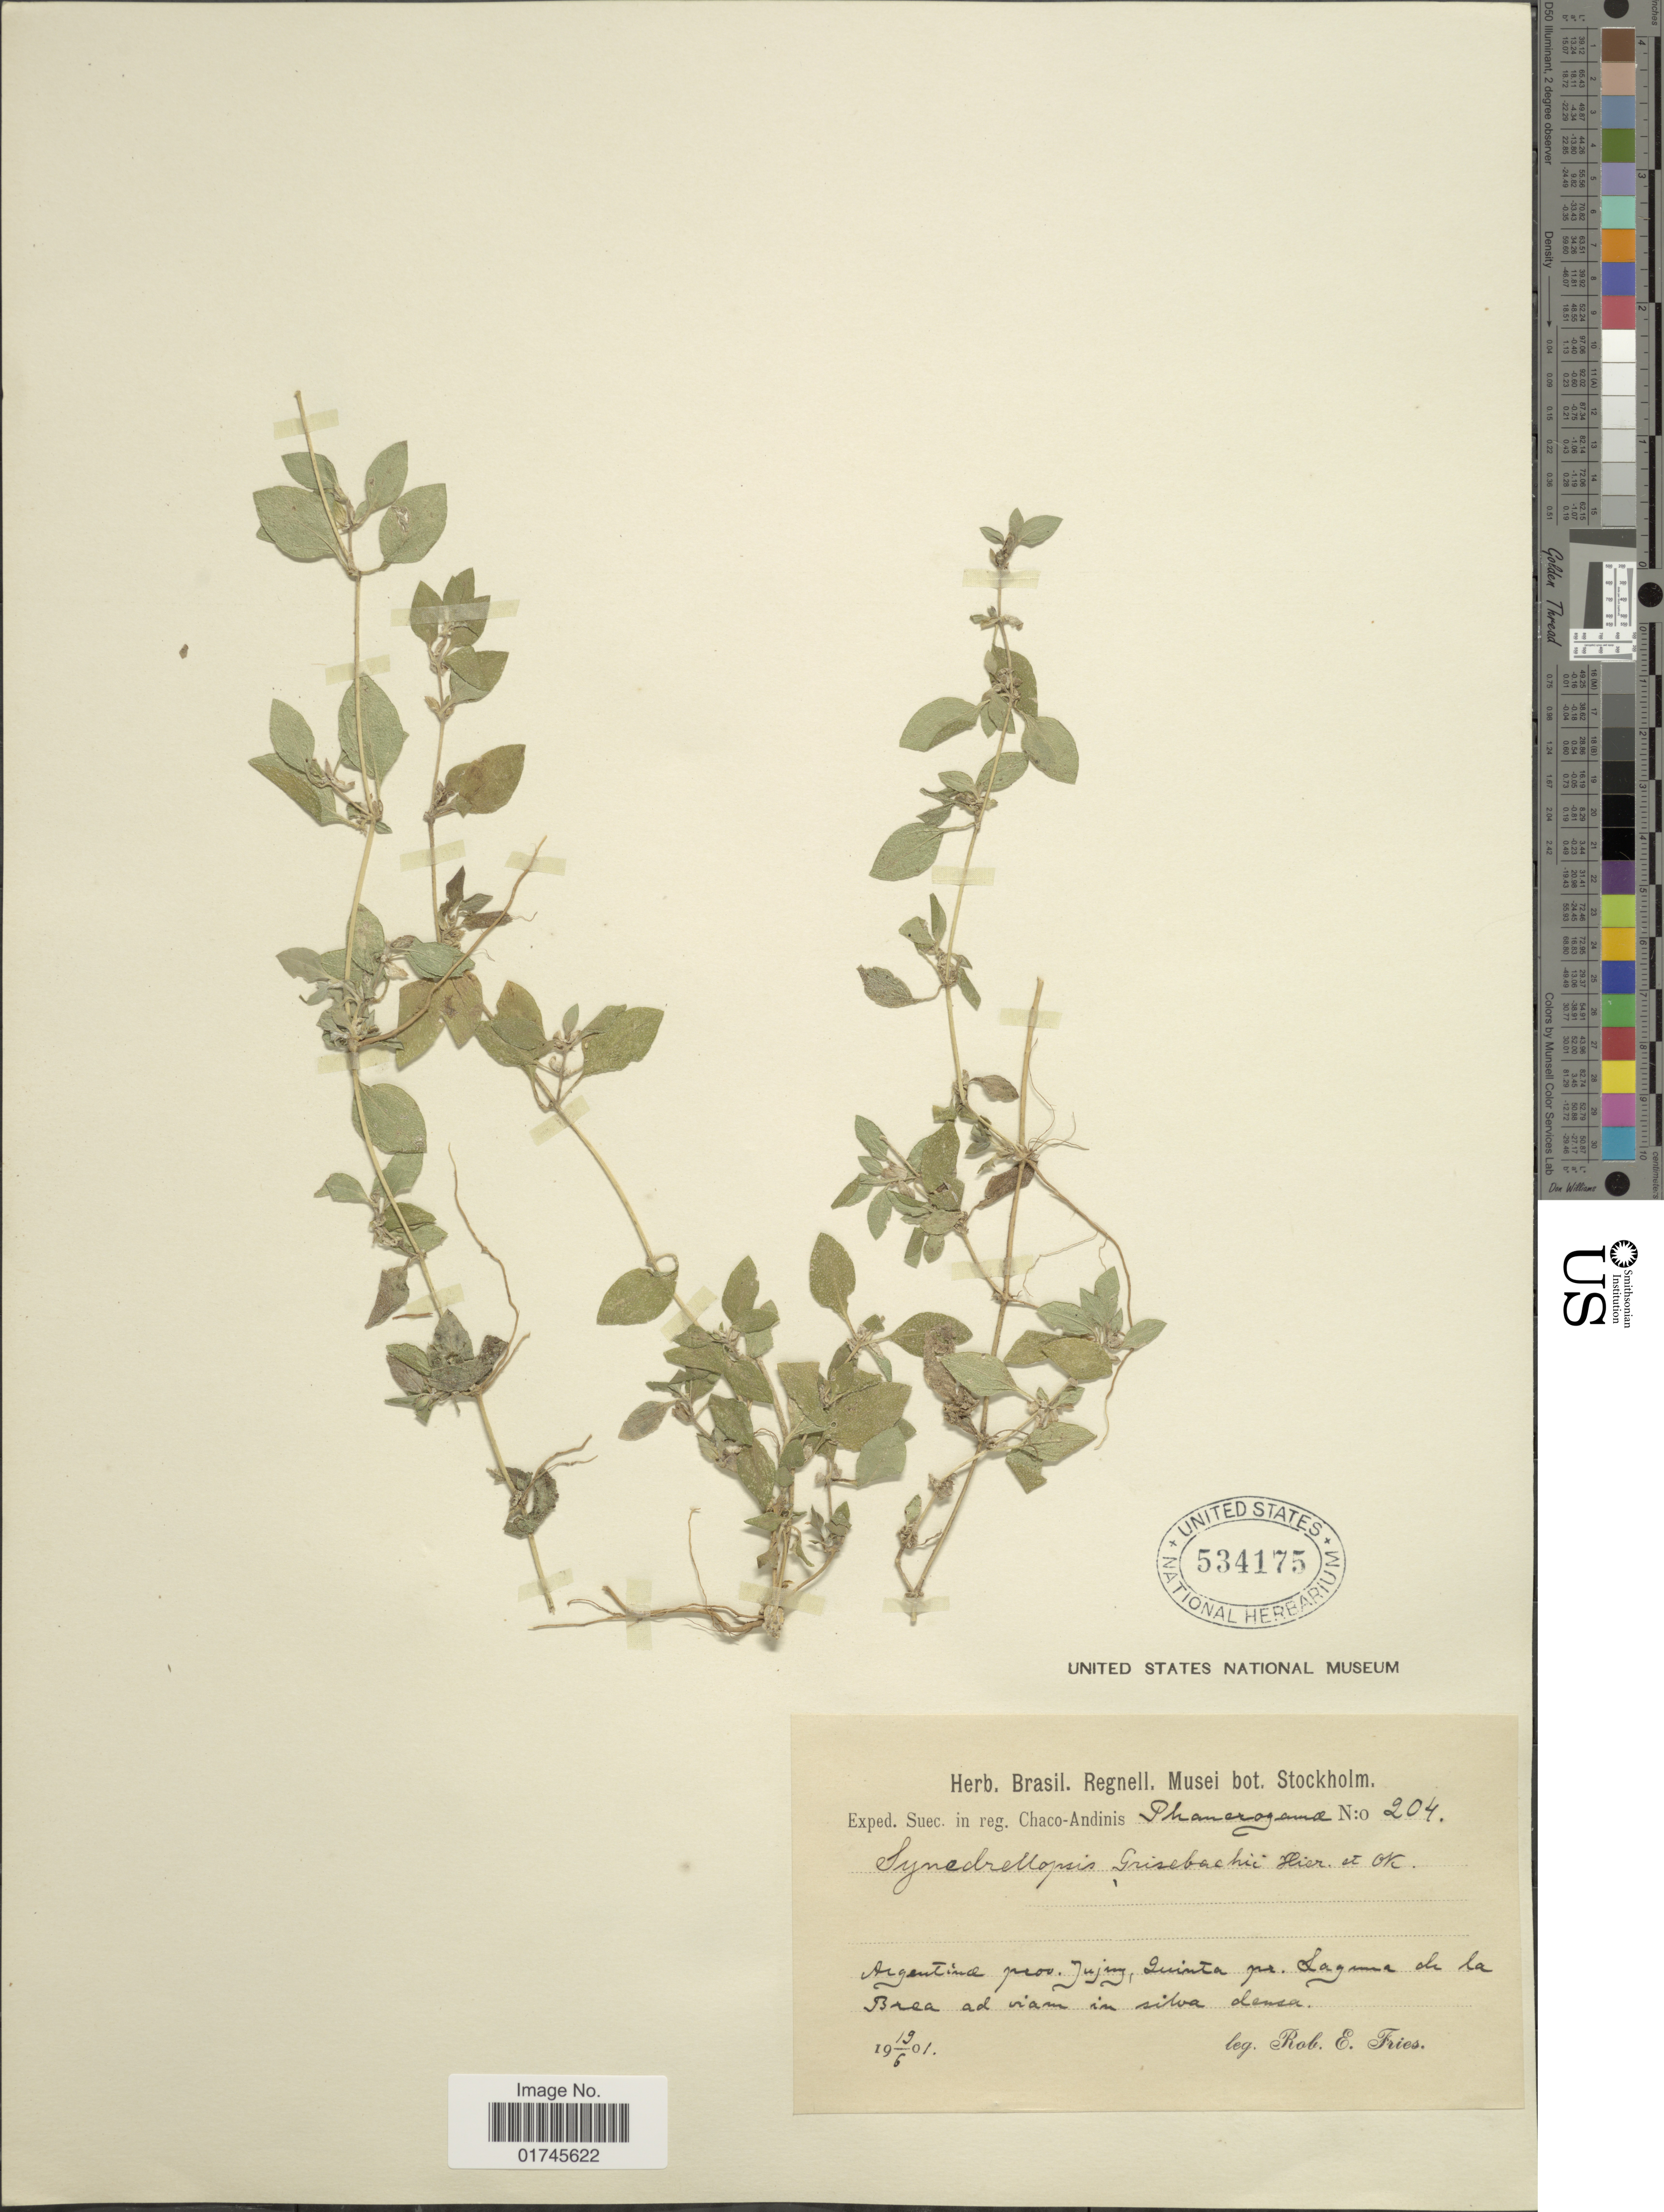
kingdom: Plantae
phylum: Tracheophyta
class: Magnoliopsida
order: Asterales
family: Asteraceae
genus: Synedrellopsis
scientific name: Synedrellopsis grisebachii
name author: Hieron. & Kuntze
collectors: R. E. Fries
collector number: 204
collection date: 1901-06-19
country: Argentina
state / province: Jujuy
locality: Zuinta pr Laguna de la Brea ad viam in siva dense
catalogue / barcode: US 534175